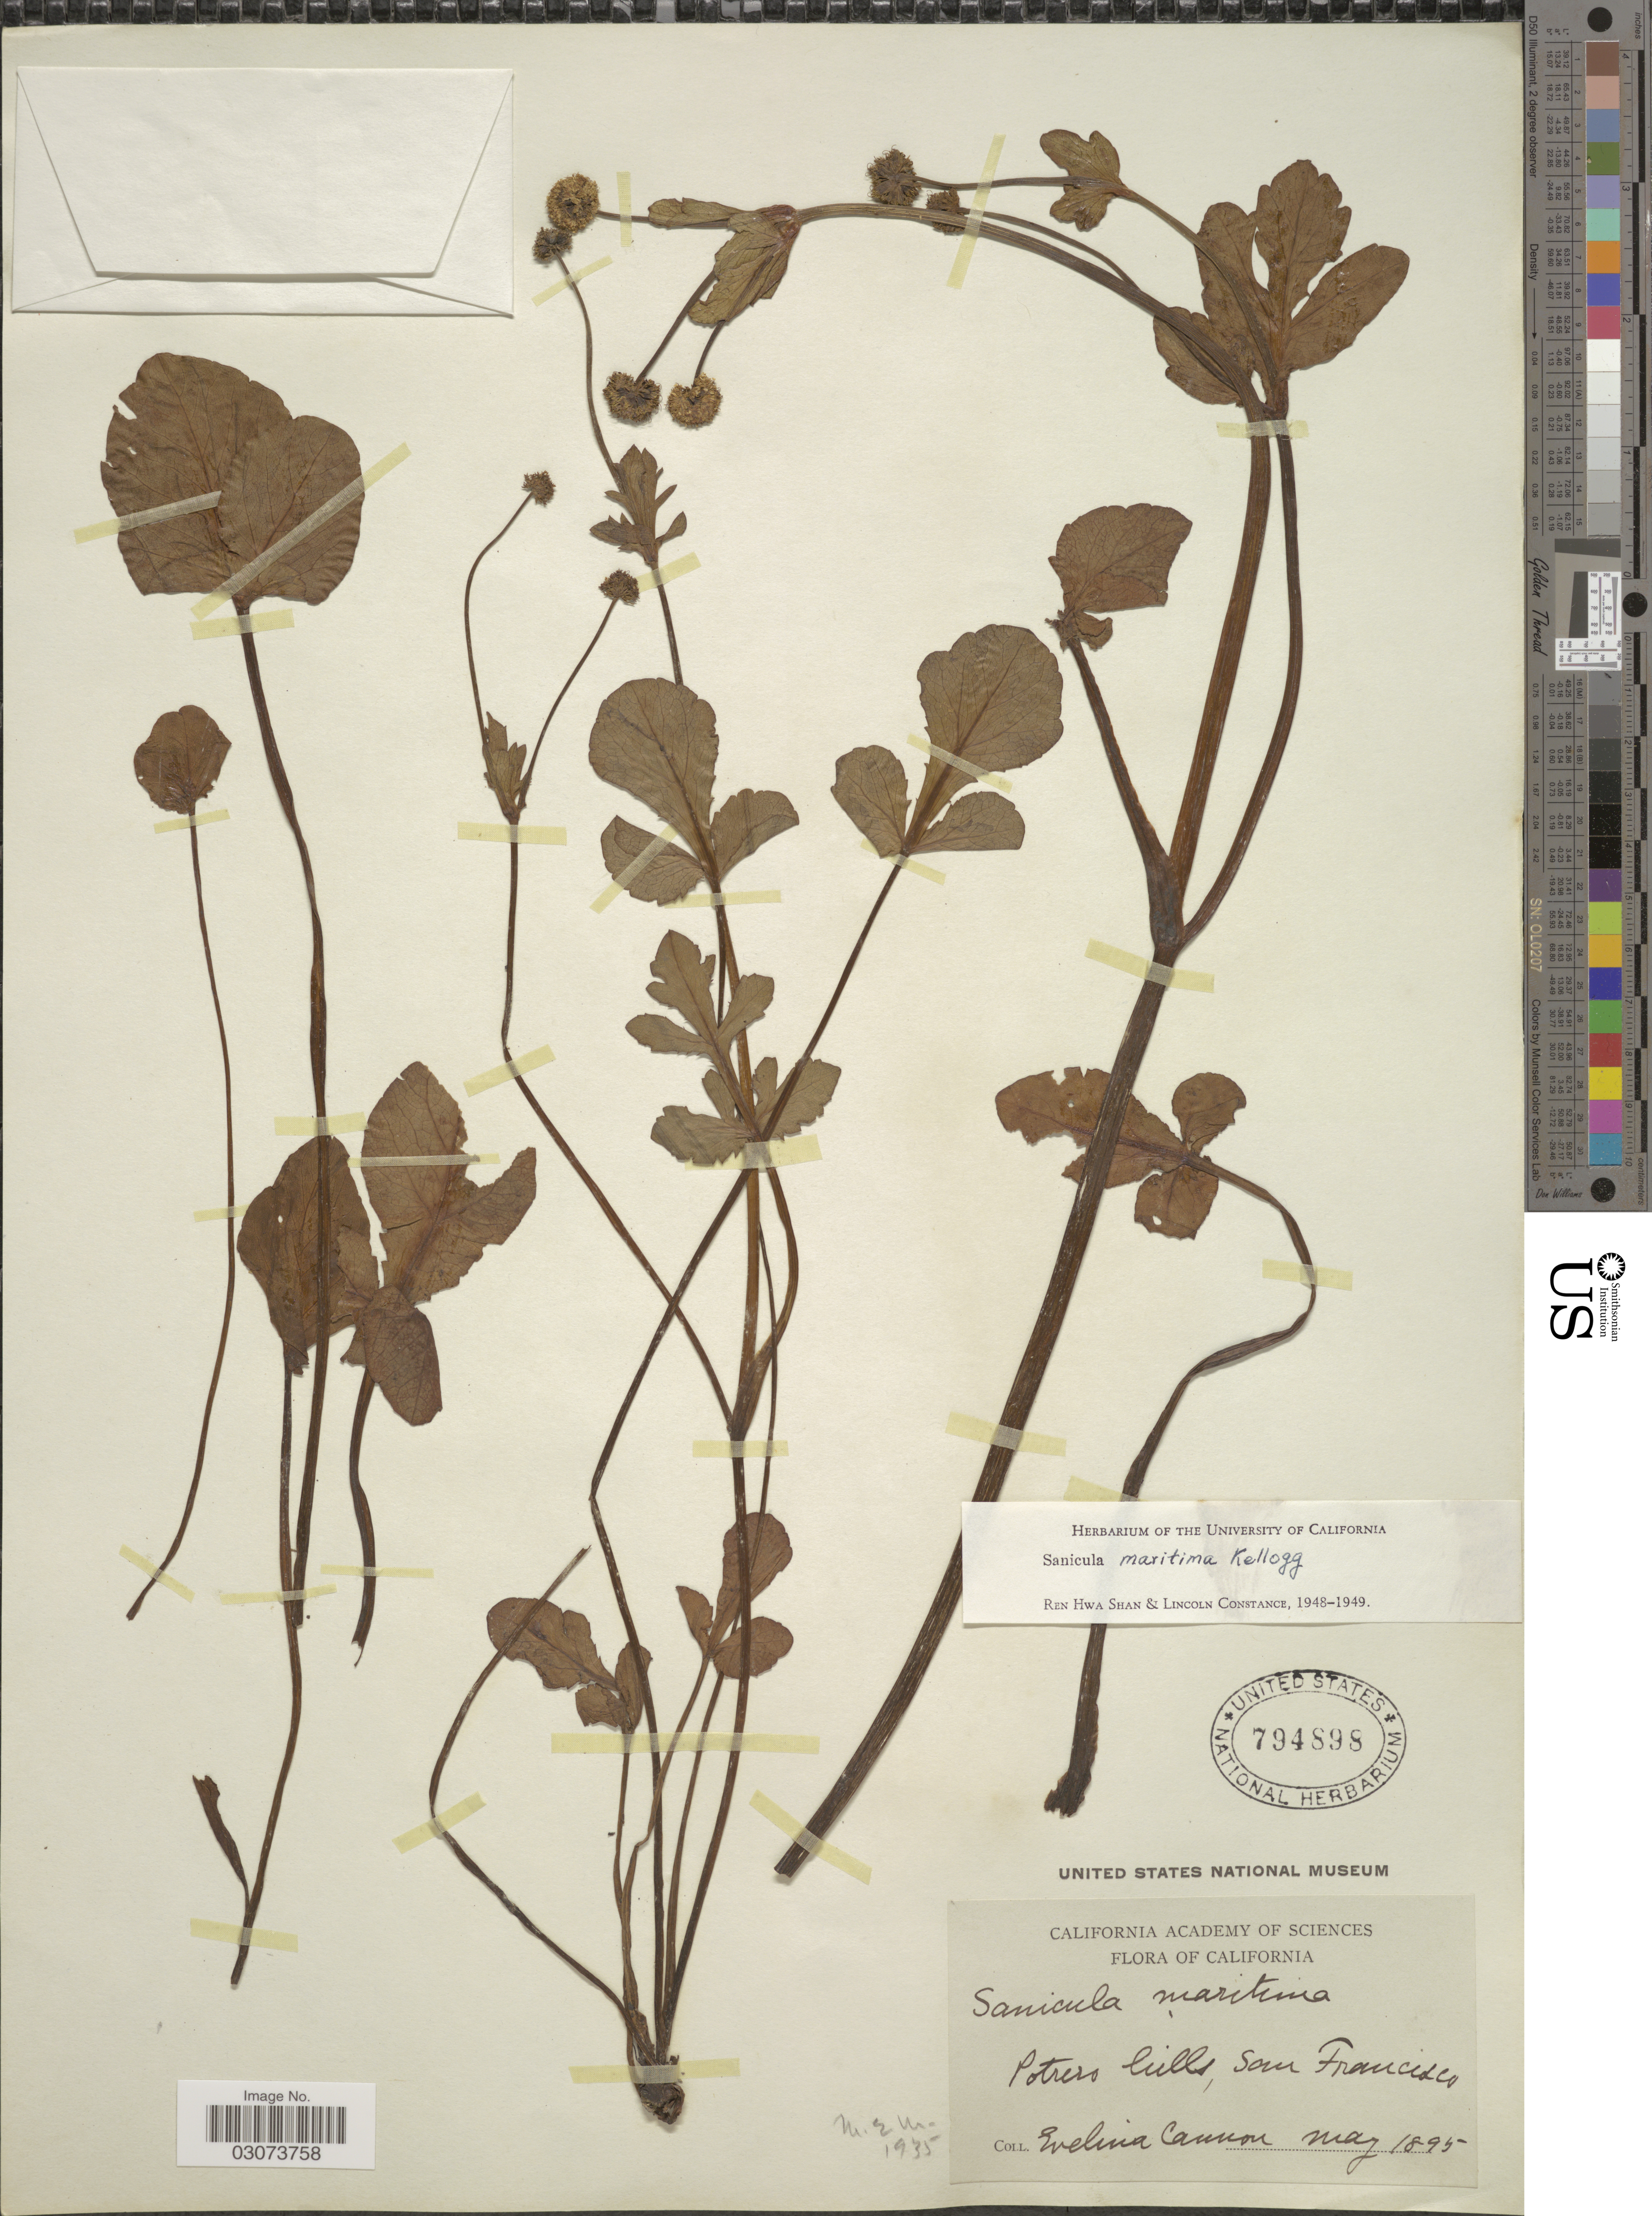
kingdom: Plantae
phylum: Tracheophyta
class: Magnoliopsida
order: Apiales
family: Apiaceae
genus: Sanicula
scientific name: Sanicula maritima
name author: Kellogg ex S. Watson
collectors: E. Cannon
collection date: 1895-05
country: United States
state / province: California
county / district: San Francisco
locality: Potrero Hills, San Francisco.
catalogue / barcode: US 794898